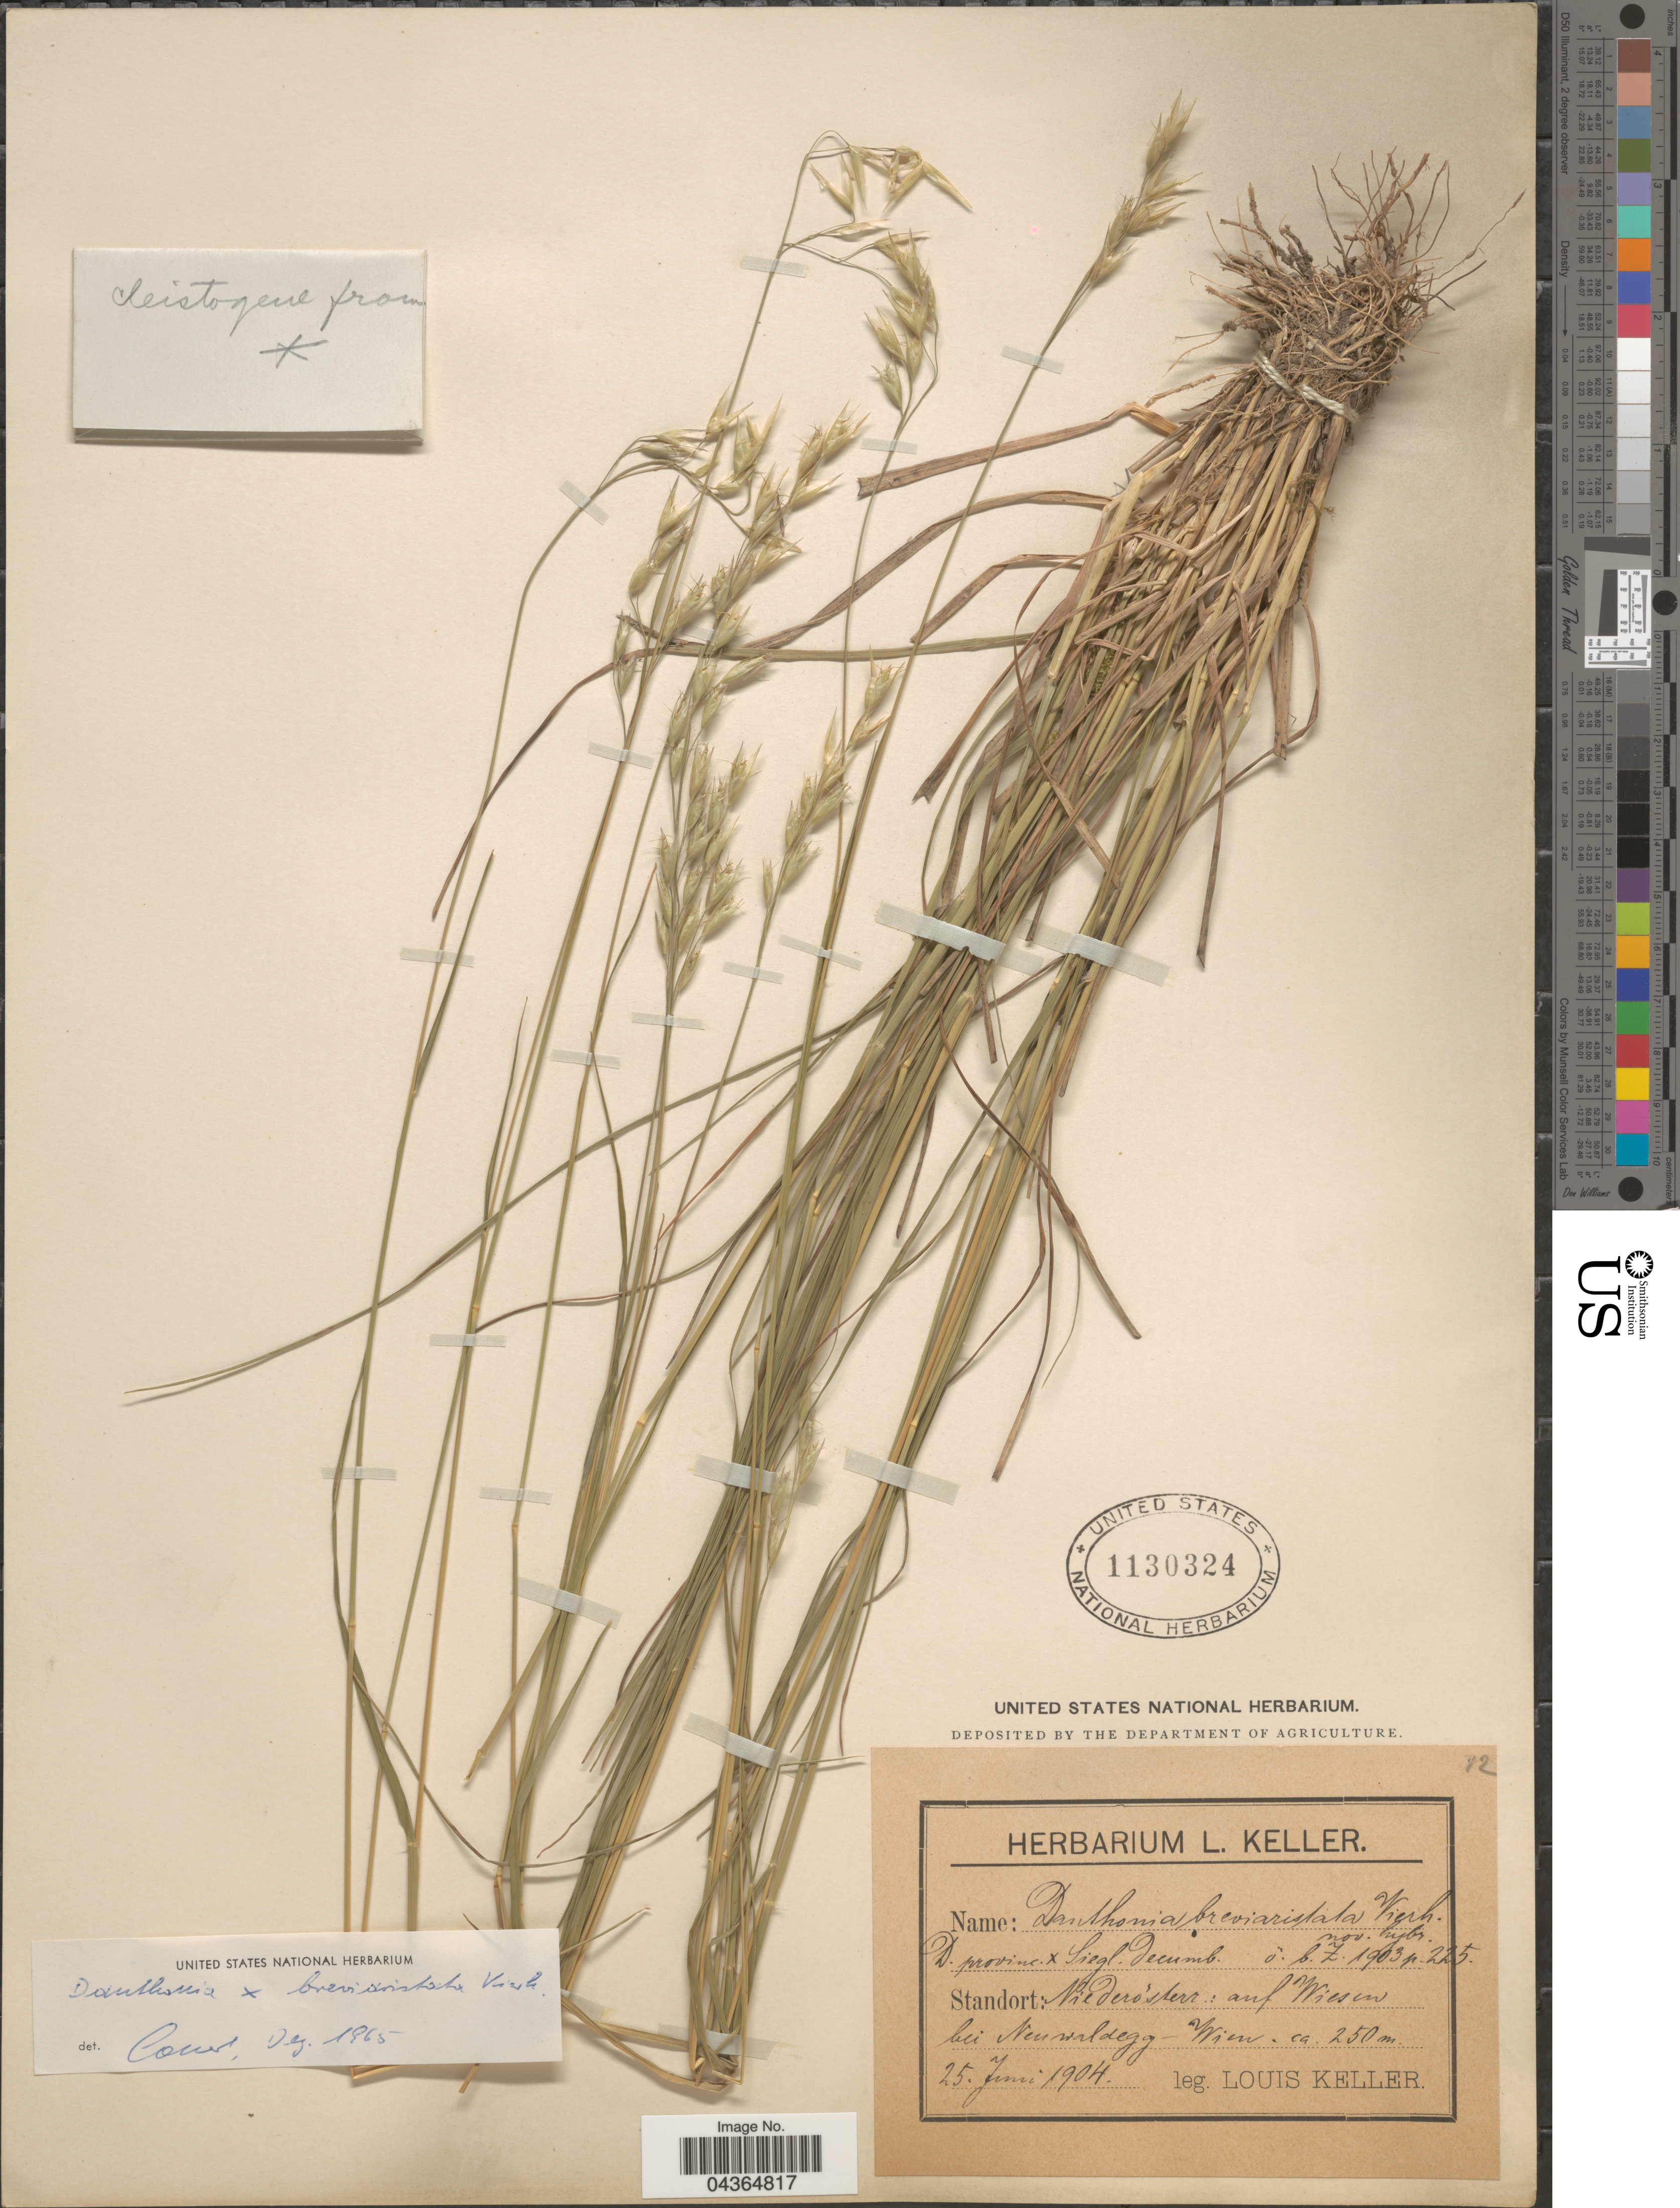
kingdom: Plantae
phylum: Tracheophyta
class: Liliopsida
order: Poales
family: Poaceae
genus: Danthonia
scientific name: Danthonia breviaristata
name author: (Beck) Vierh.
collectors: L. Keller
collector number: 12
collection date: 1904-06-25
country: Austria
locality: Niederosterr.: auf Wiesen bei Niewealdegg - Wien.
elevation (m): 250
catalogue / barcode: US 1130324